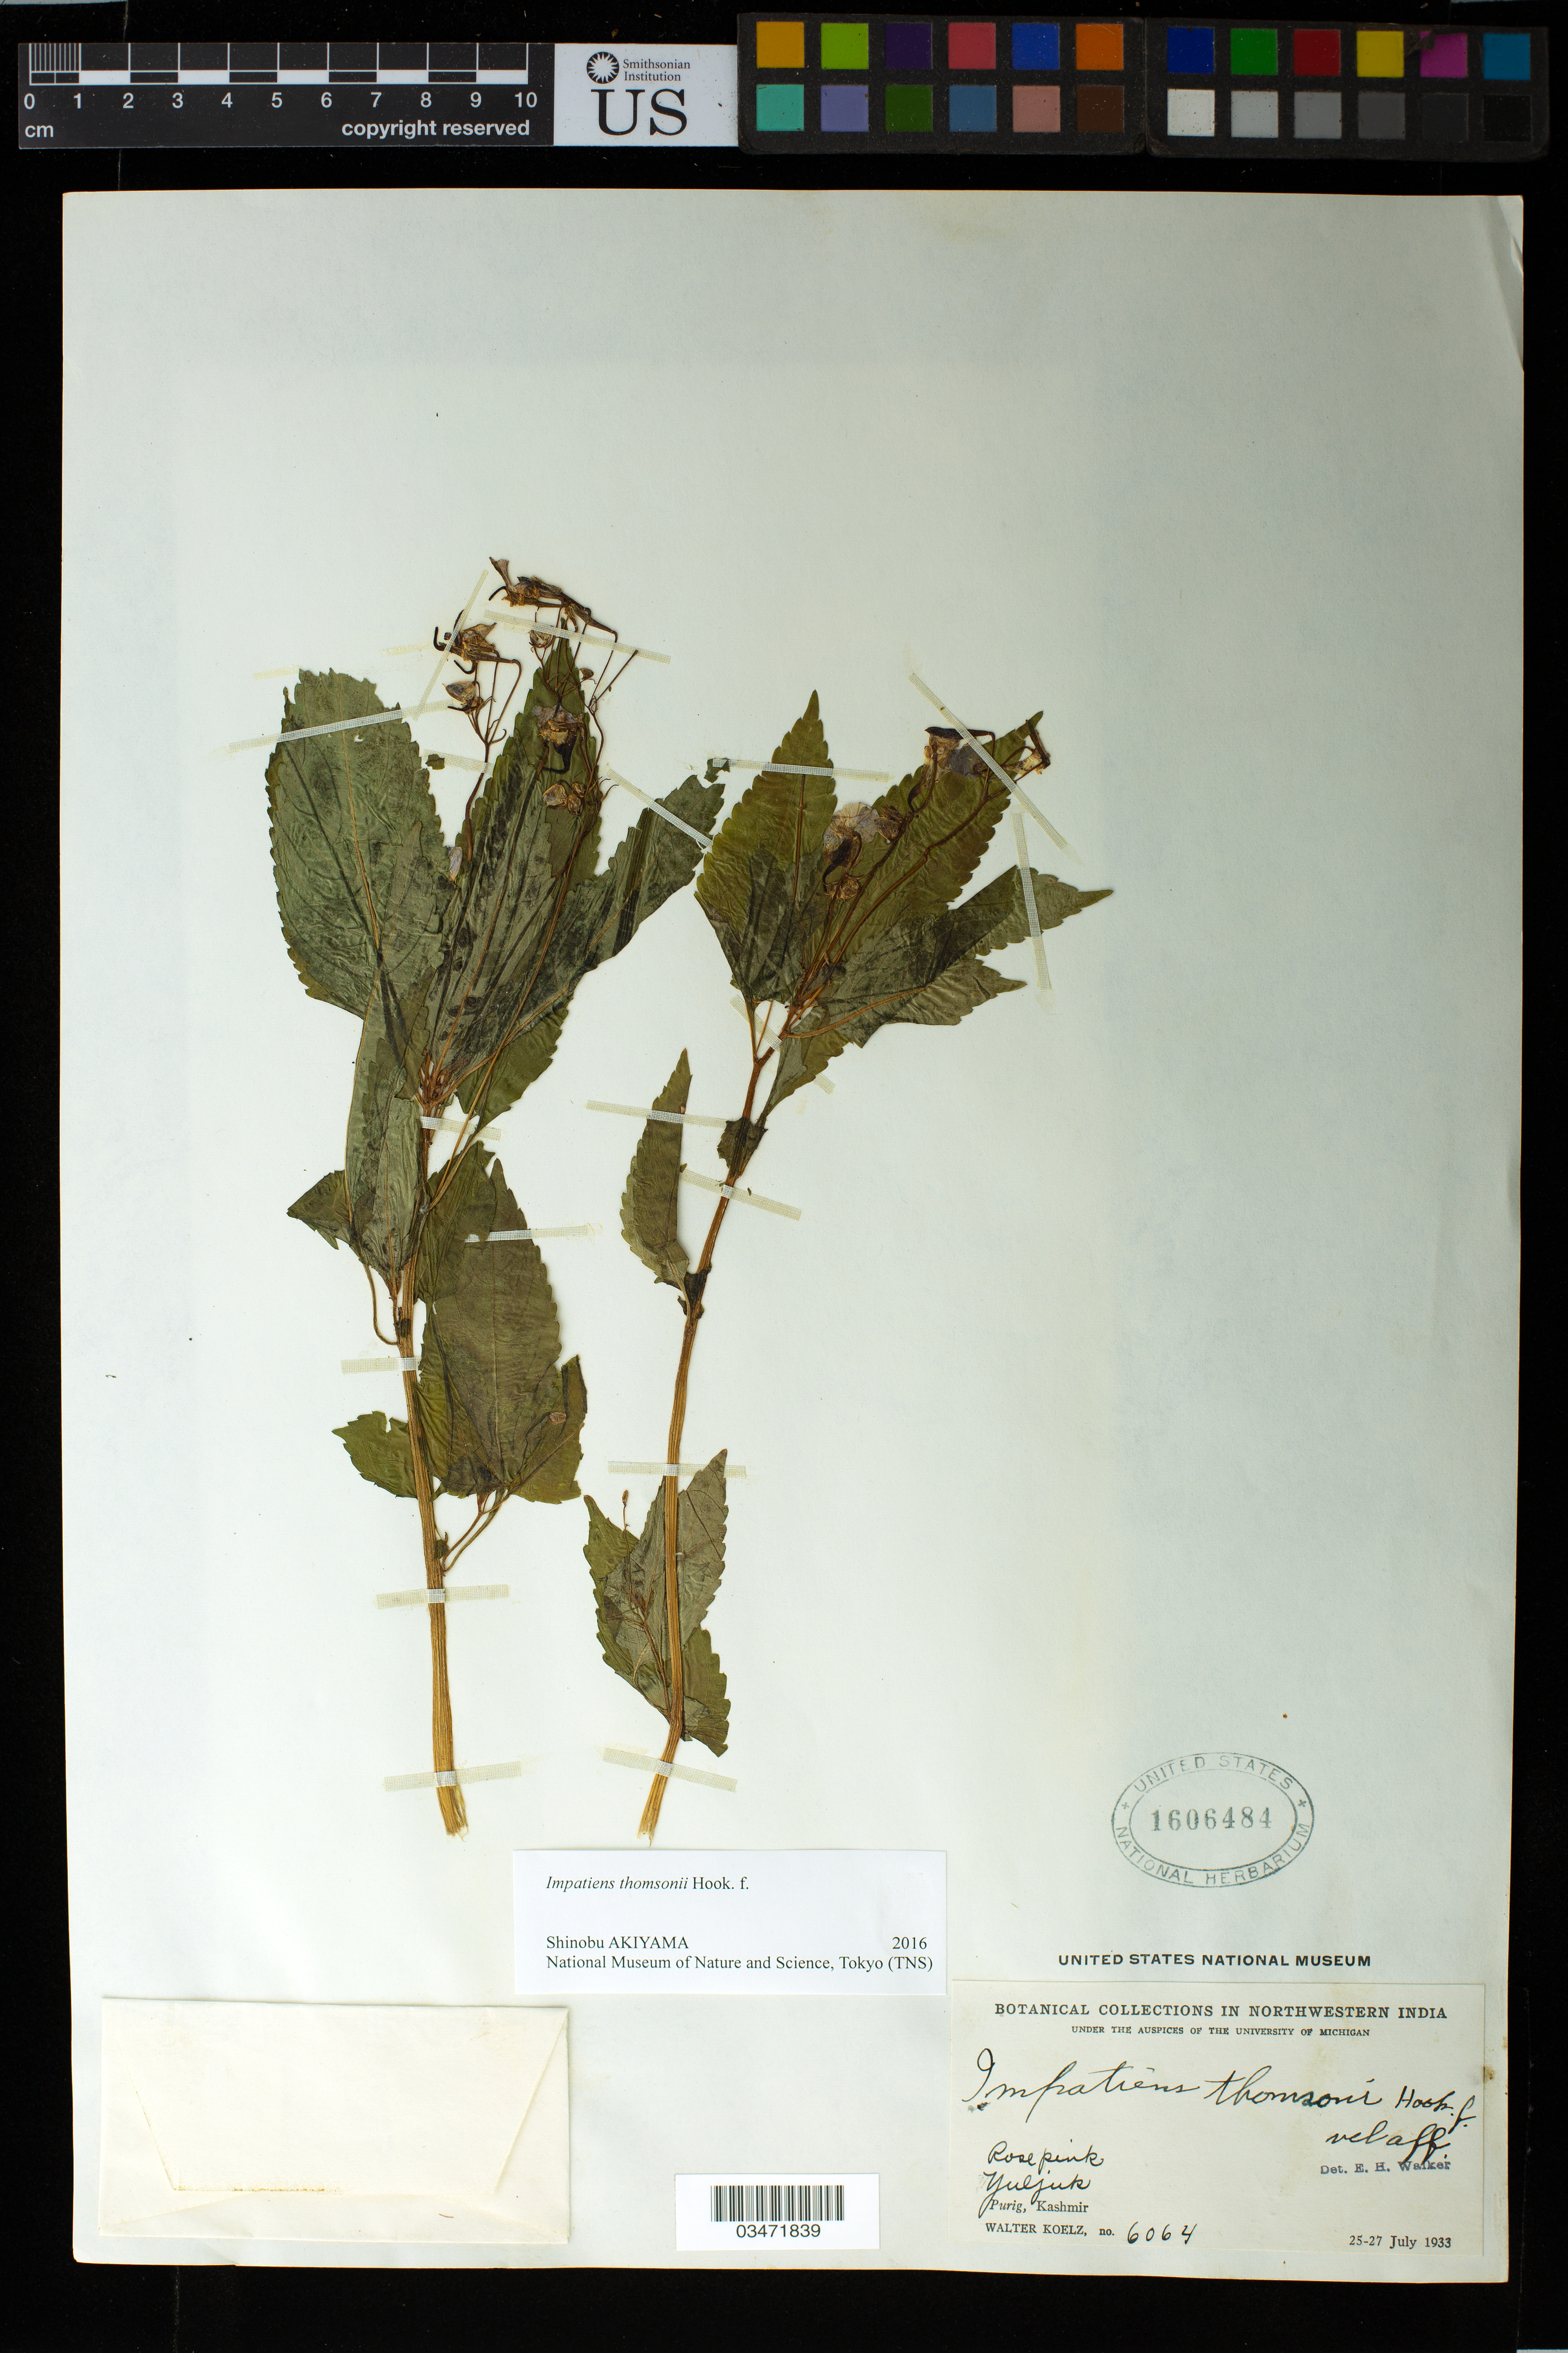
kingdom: Plantae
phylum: Tracheophyta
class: Magnoliopsida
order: Ericales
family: Balsaminaceae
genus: Impatiens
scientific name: Impatiens thomsonii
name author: Hook. f.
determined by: Akiyama, Shinobu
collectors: W. N. Koelz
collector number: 6064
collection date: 1933-07-25/1933-07-27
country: India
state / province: Jammu and Kashmir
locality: Yuljuk, Purig, Kashmir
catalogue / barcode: US 1606484